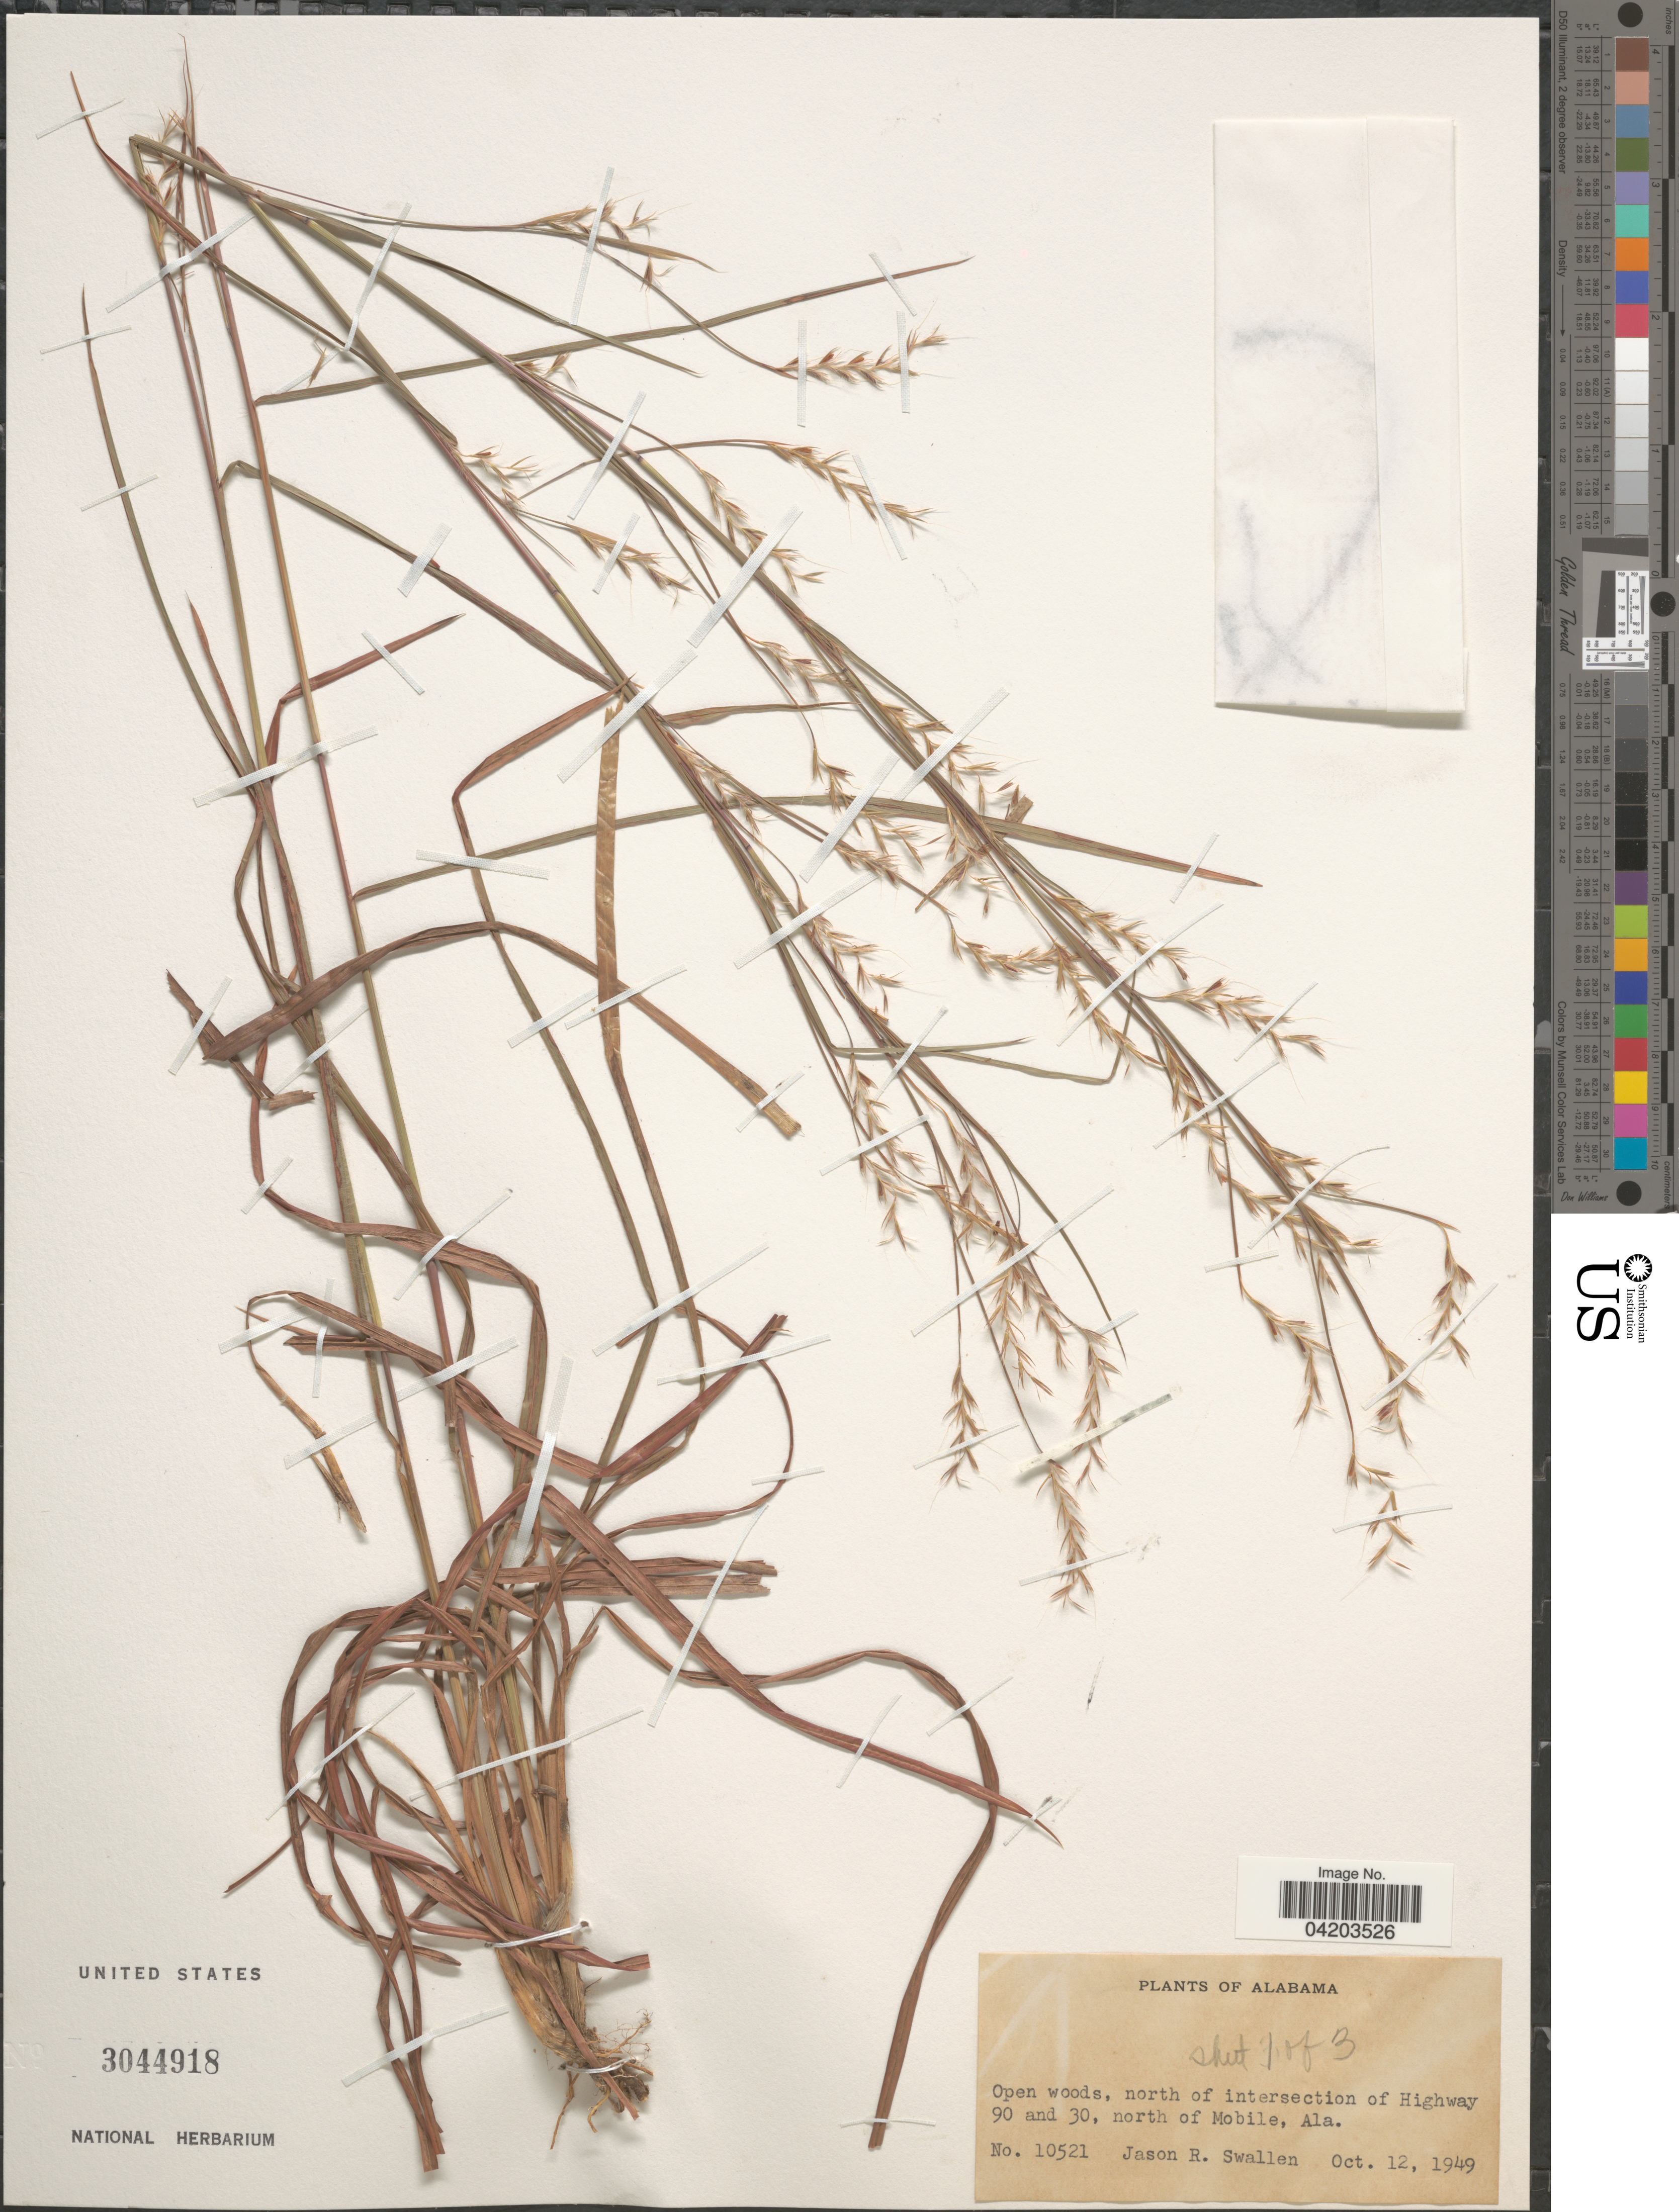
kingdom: Plantae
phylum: Tracheophyta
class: Liliopsida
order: Poales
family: Poaceae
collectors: J. R. Swallen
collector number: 10521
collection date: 1949-10-12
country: United States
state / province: Alabama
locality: North of intersection of Highway 90 and 30, north of Mobile.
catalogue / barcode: US 3044918